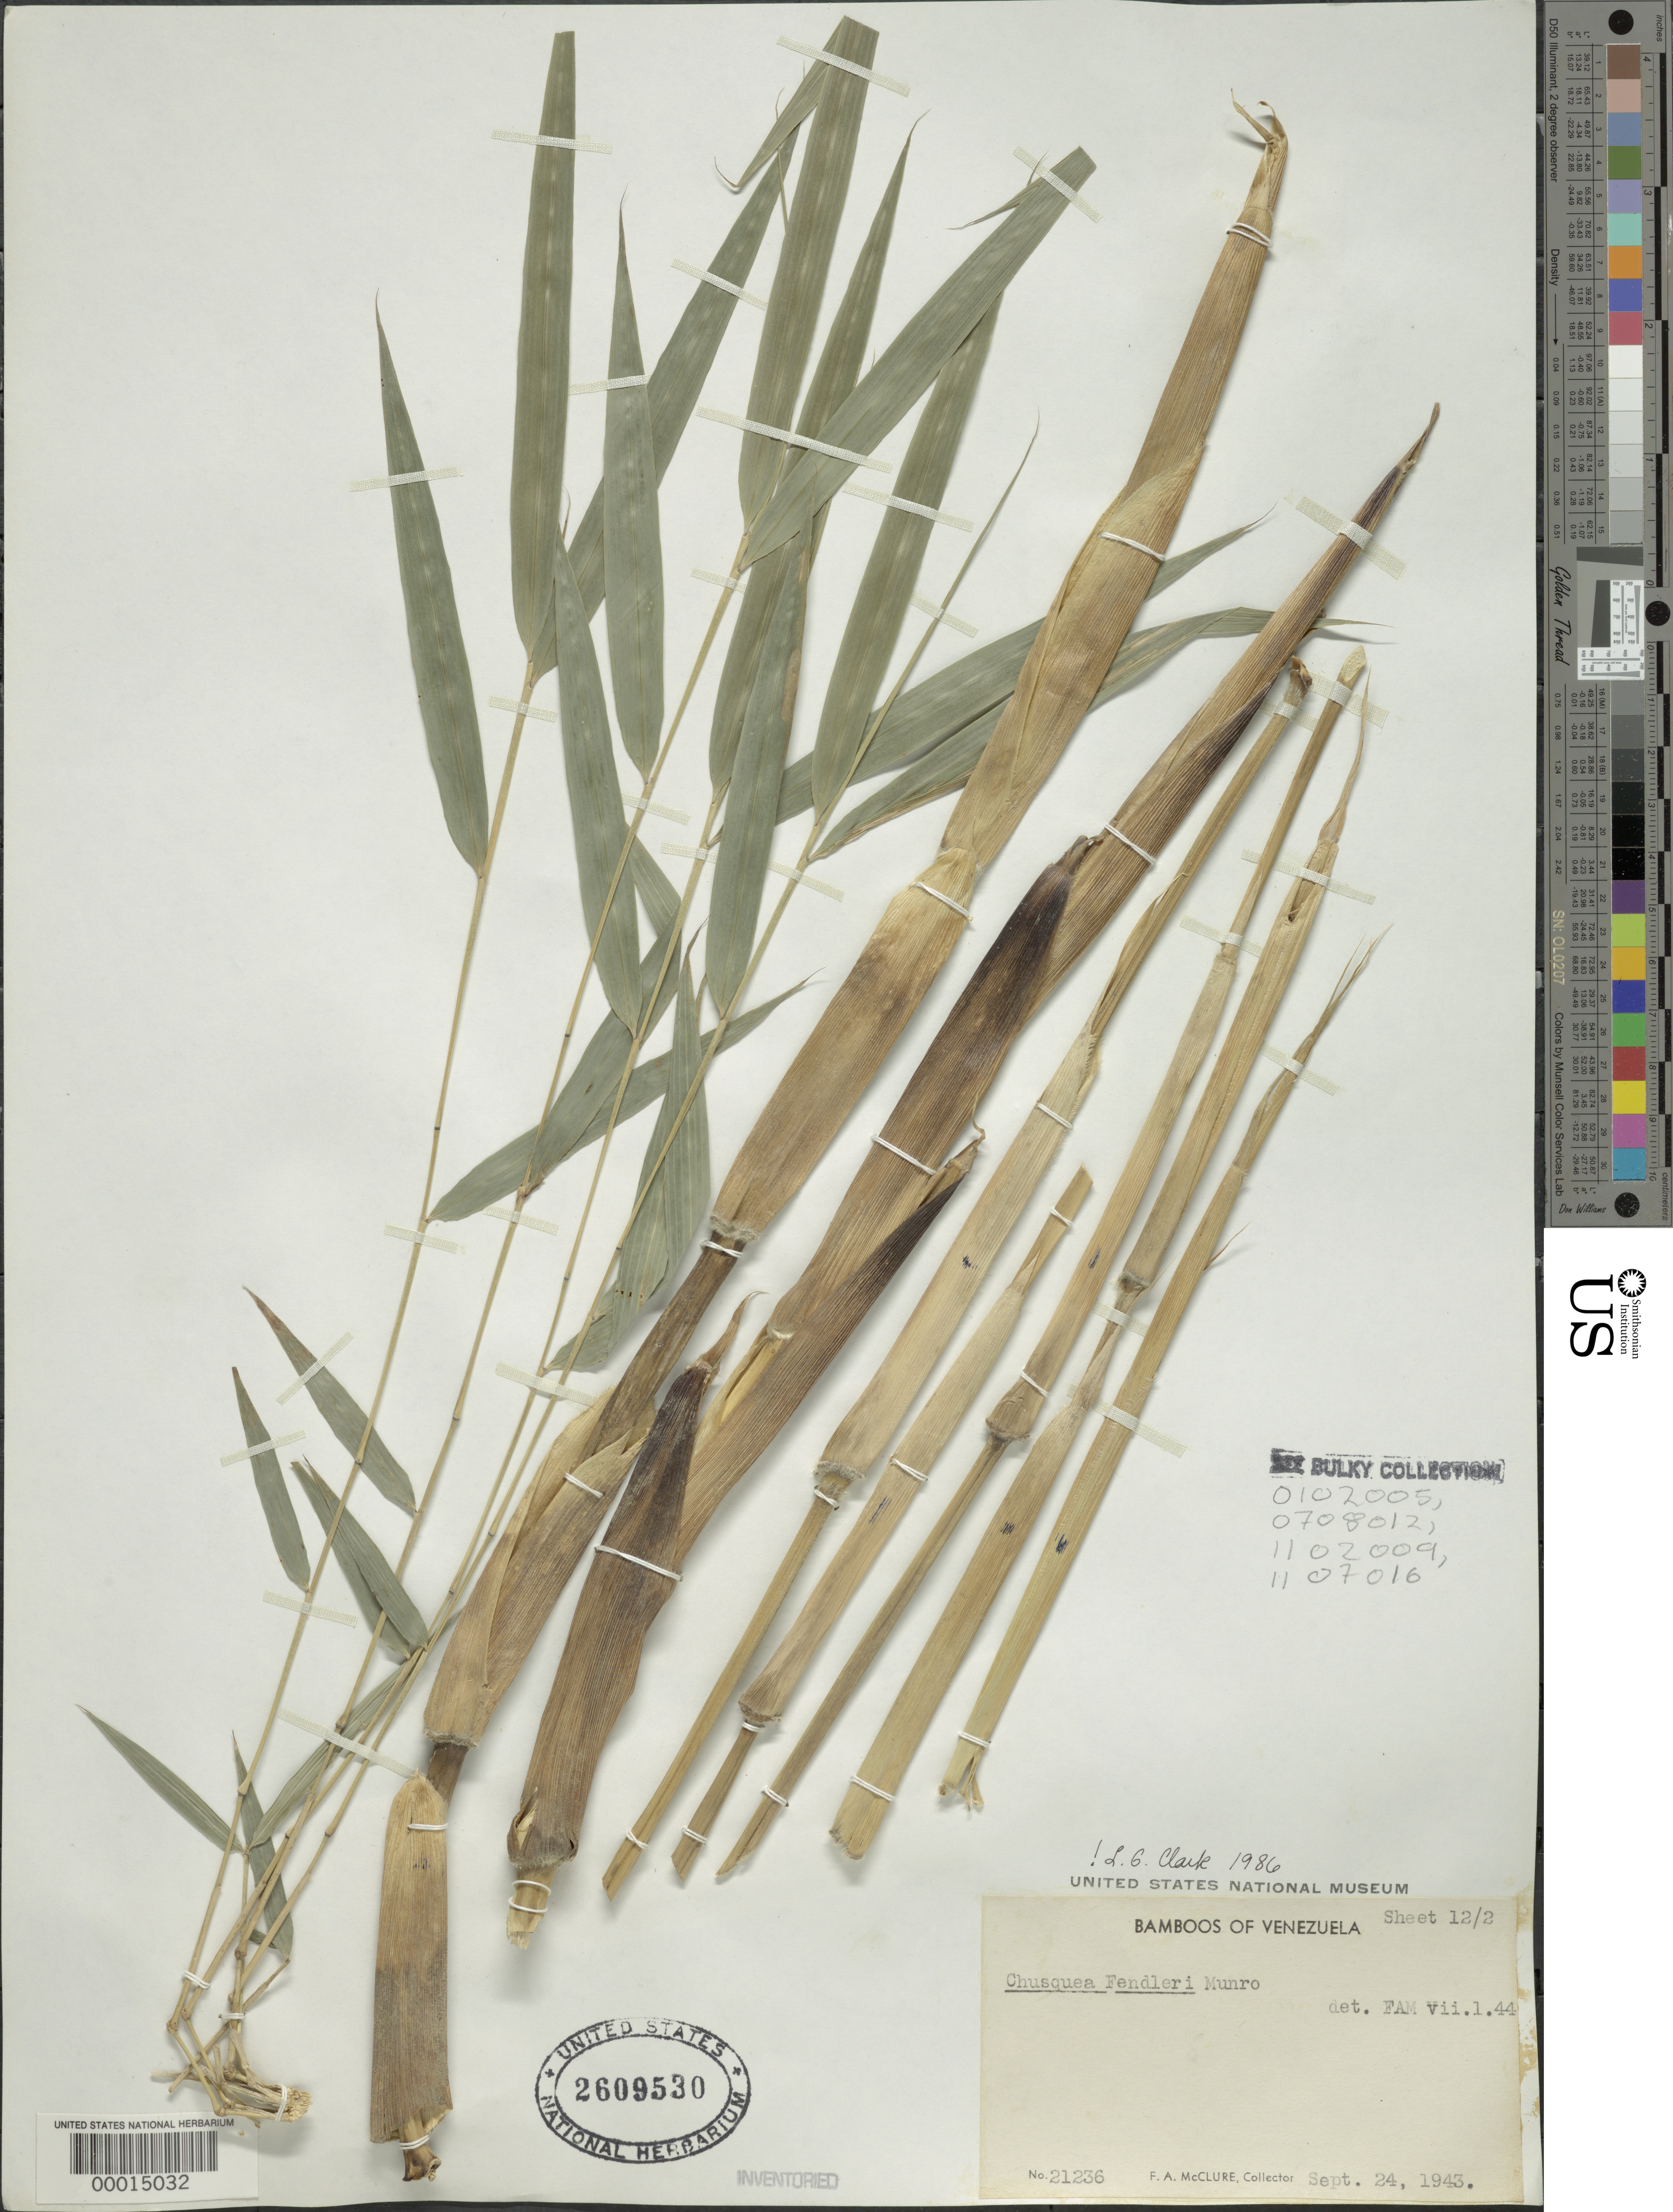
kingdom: Plantae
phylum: Tracheophyta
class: Liliopsida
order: Poales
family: Poaceae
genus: Chusquea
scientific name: Chusquea fendleri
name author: Munro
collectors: F. A. McClure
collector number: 21236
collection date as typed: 24 Sep 1943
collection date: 1943-09-24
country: Venezuela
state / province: Distrito Federal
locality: El junquito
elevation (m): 2000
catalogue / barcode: US 2609530